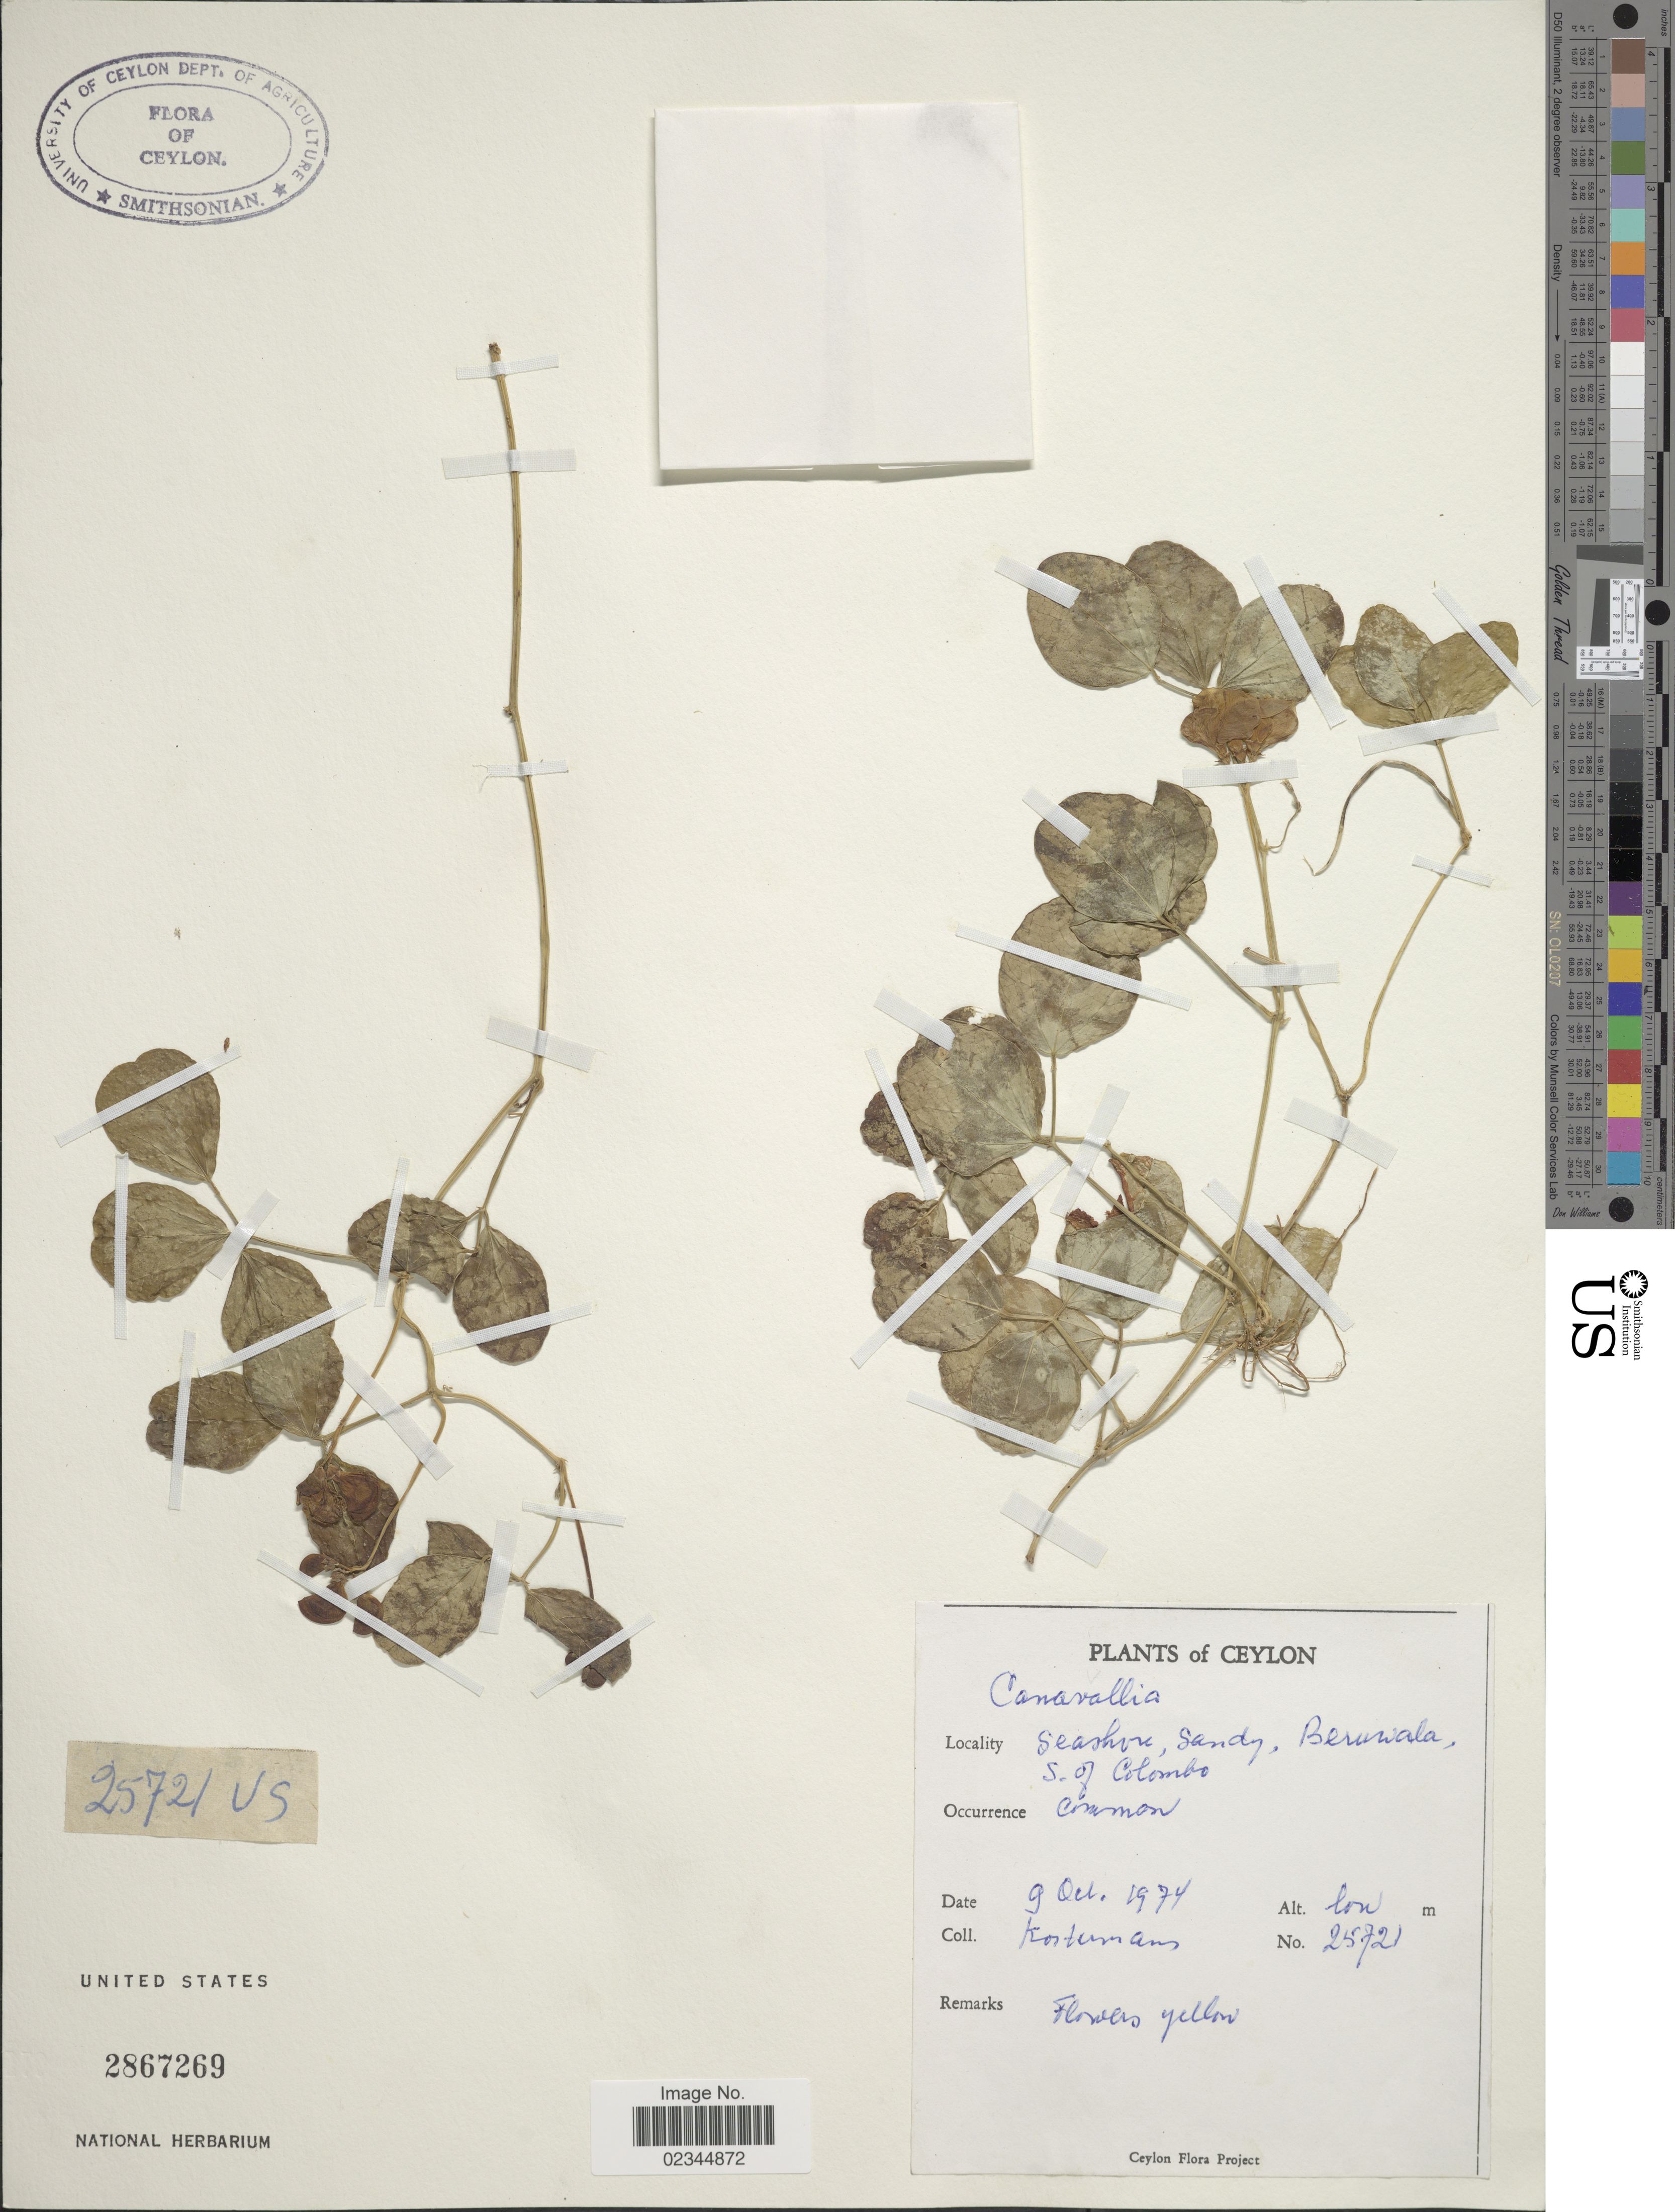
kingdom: Plantae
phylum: Tracheophyta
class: Magnoliopsida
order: Fabales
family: Fabaceae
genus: Canavalia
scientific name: Canavalia sp.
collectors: Kostermans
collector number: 25721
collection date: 1974-10-09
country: Sri Lanka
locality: Ceylon, Beruwala, S of Colombo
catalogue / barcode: US 2867269